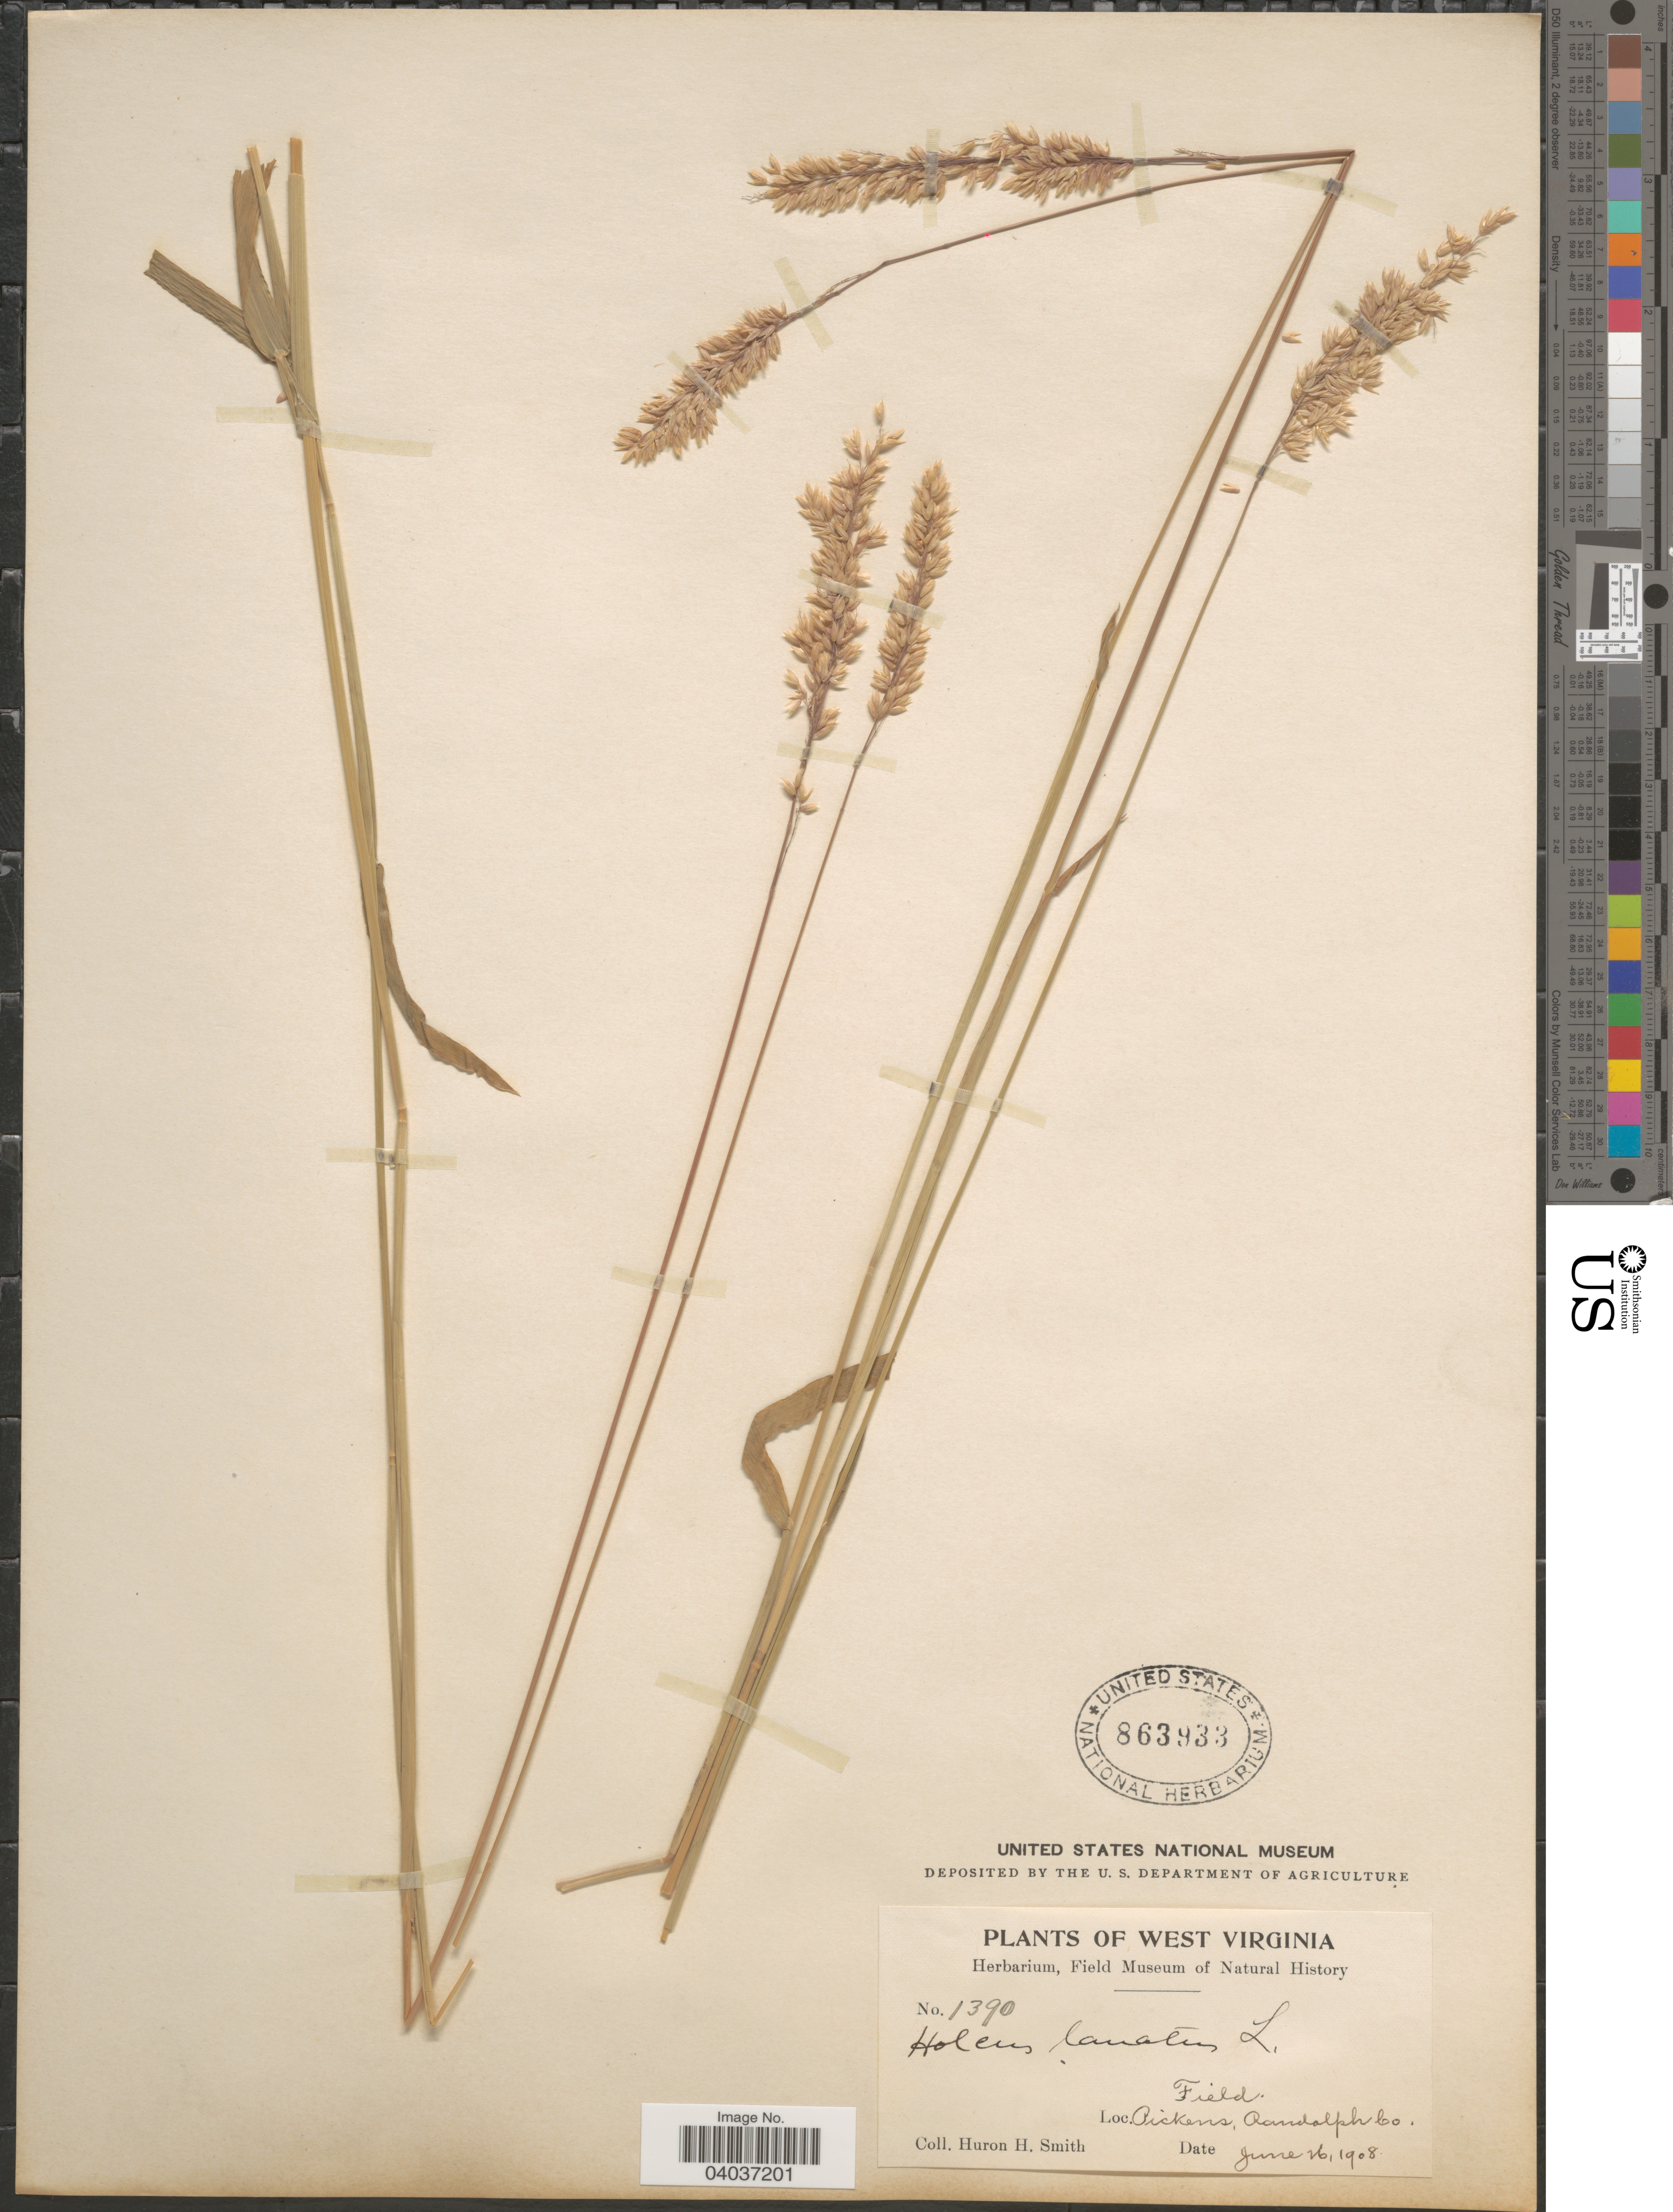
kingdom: Plantae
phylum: Tracheophyta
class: Liliopsida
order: Poales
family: Poaceae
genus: Holcus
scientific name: Holcus lanatus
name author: L.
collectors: Huron H. Smith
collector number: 1390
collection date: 1908-06-26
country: United States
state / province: West Virginia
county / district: Randolph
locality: Field. Pickens, Randolph Co.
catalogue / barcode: US 863933